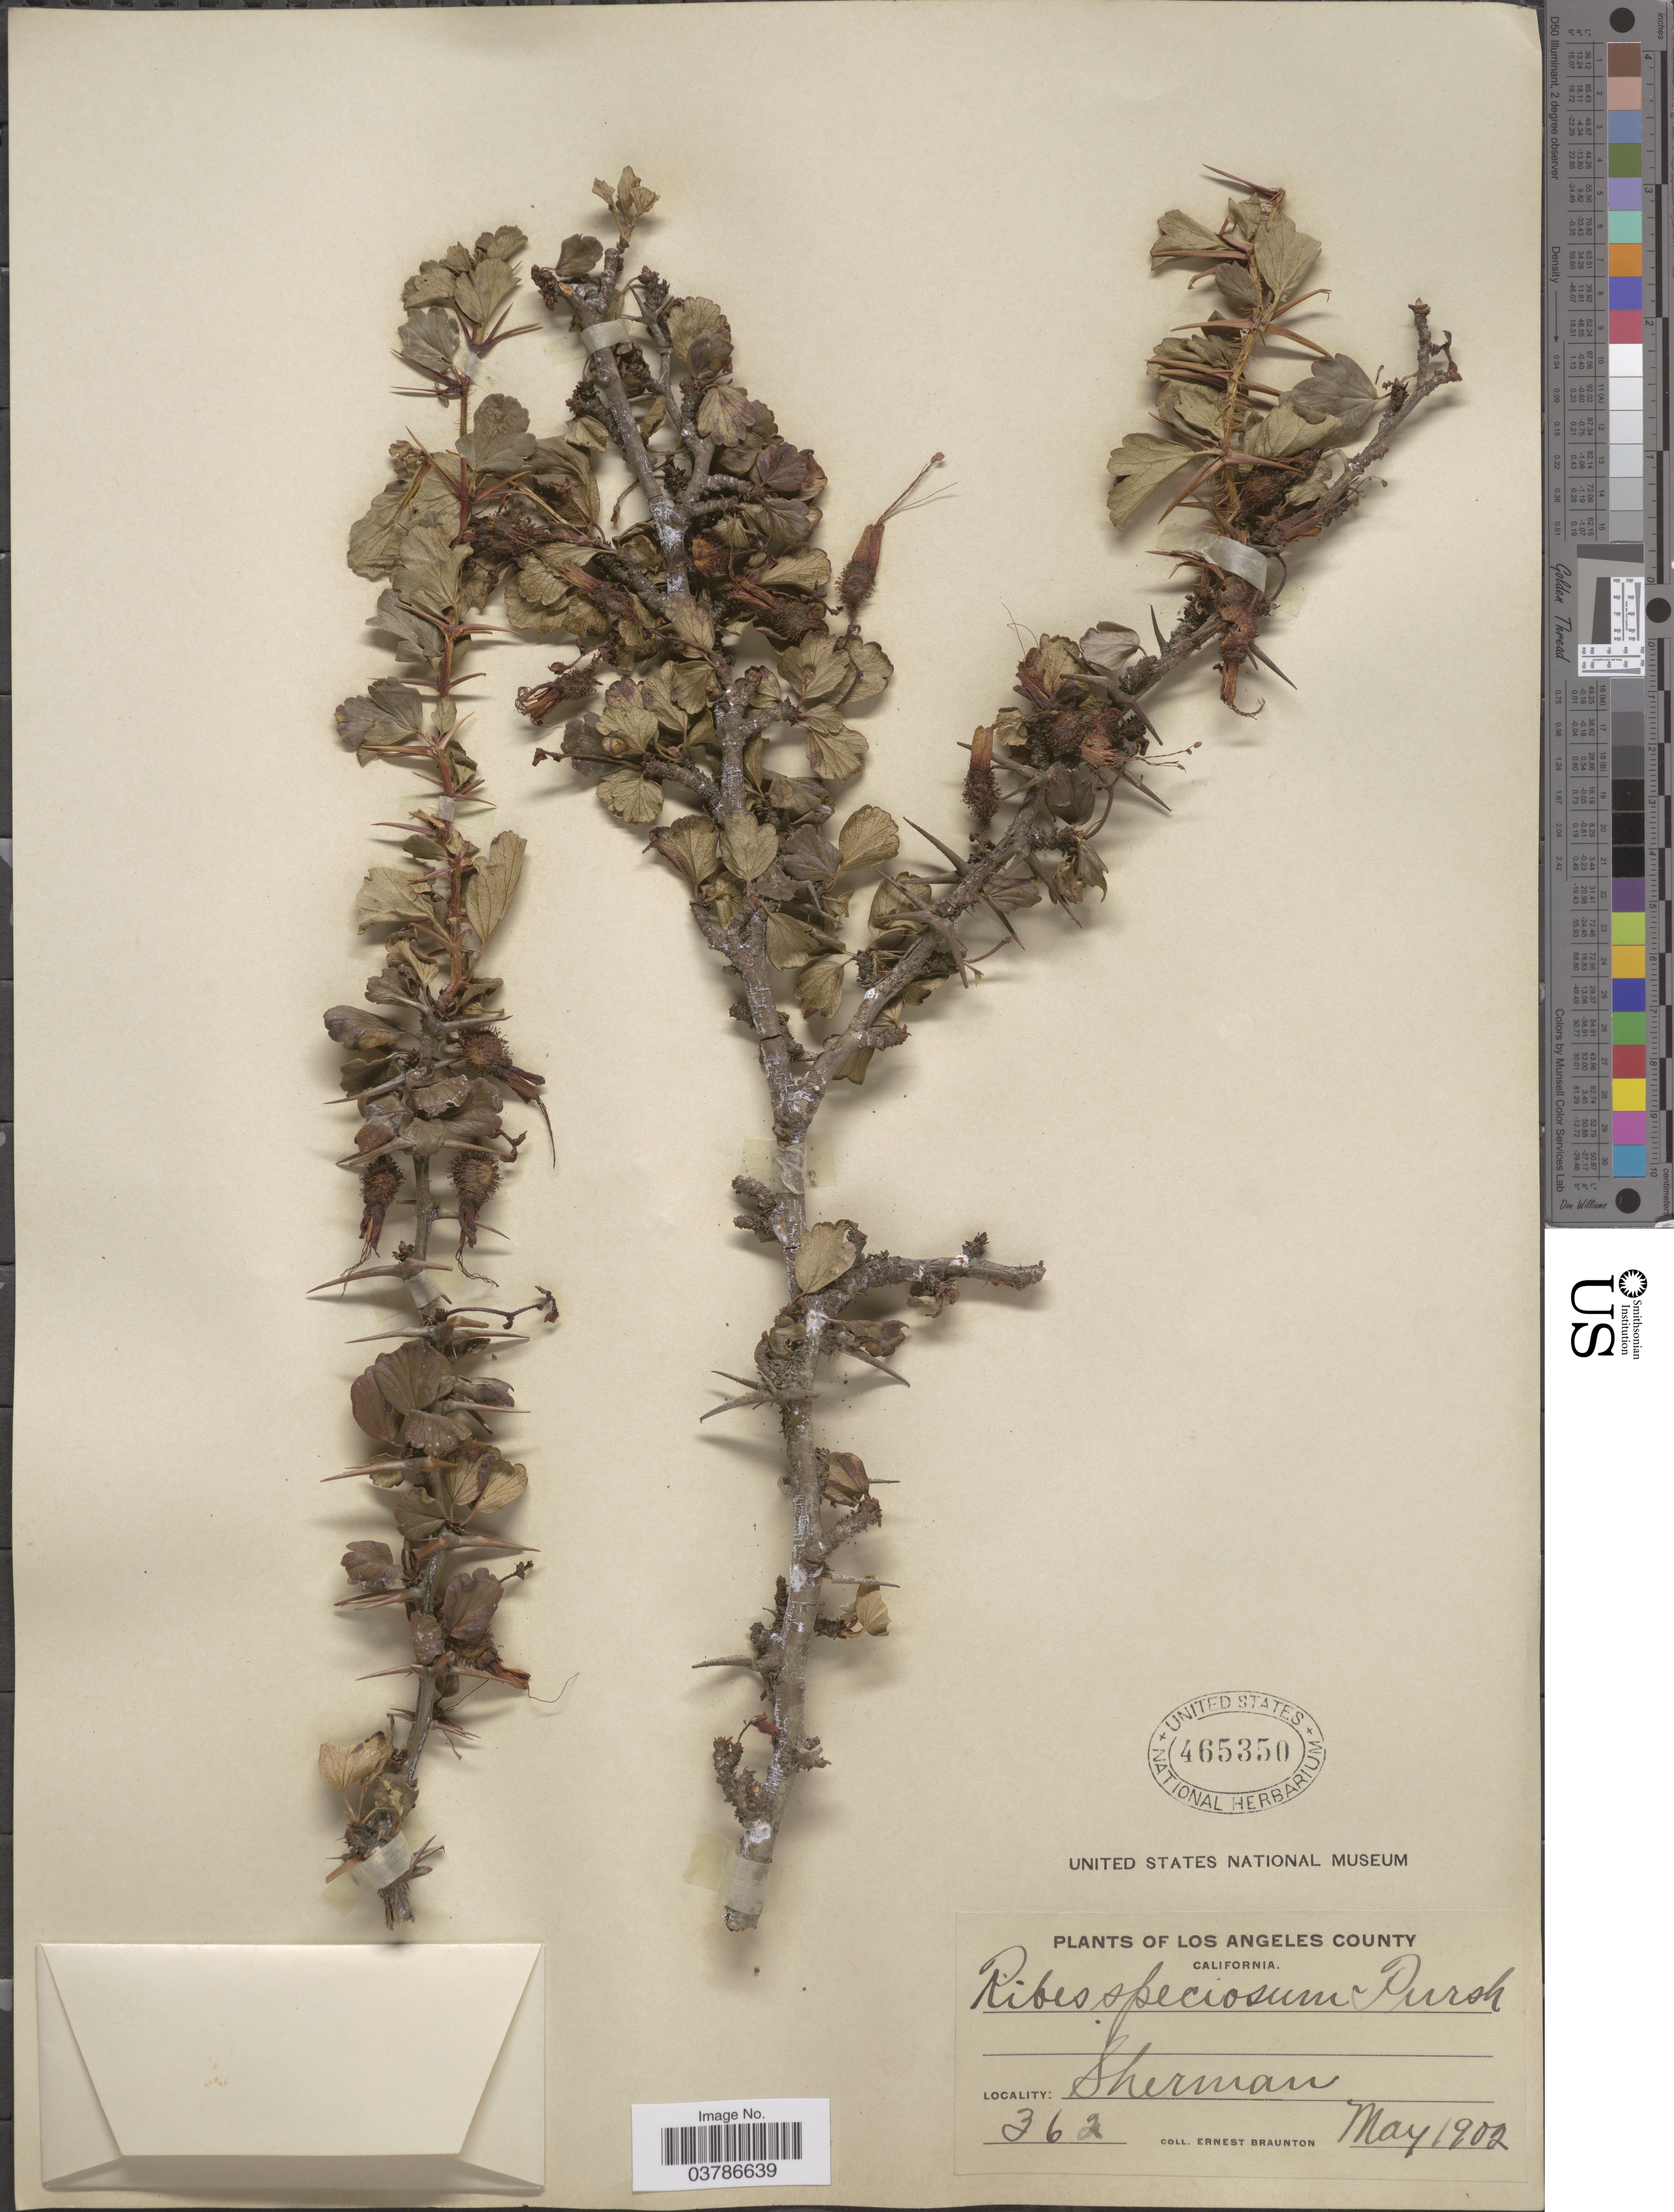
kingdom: Plantae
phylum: Tracheophyta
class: Magnoliopsida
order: Saxifragales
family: Grossulariaceae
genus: Ribes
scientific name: Ribes speciosum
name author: Pursh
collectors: E. Braunton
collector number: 362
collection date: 1902-05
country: United States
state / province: California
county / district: Los Angeles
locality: Los Angeles County. Sherman.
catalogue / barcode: US 465350